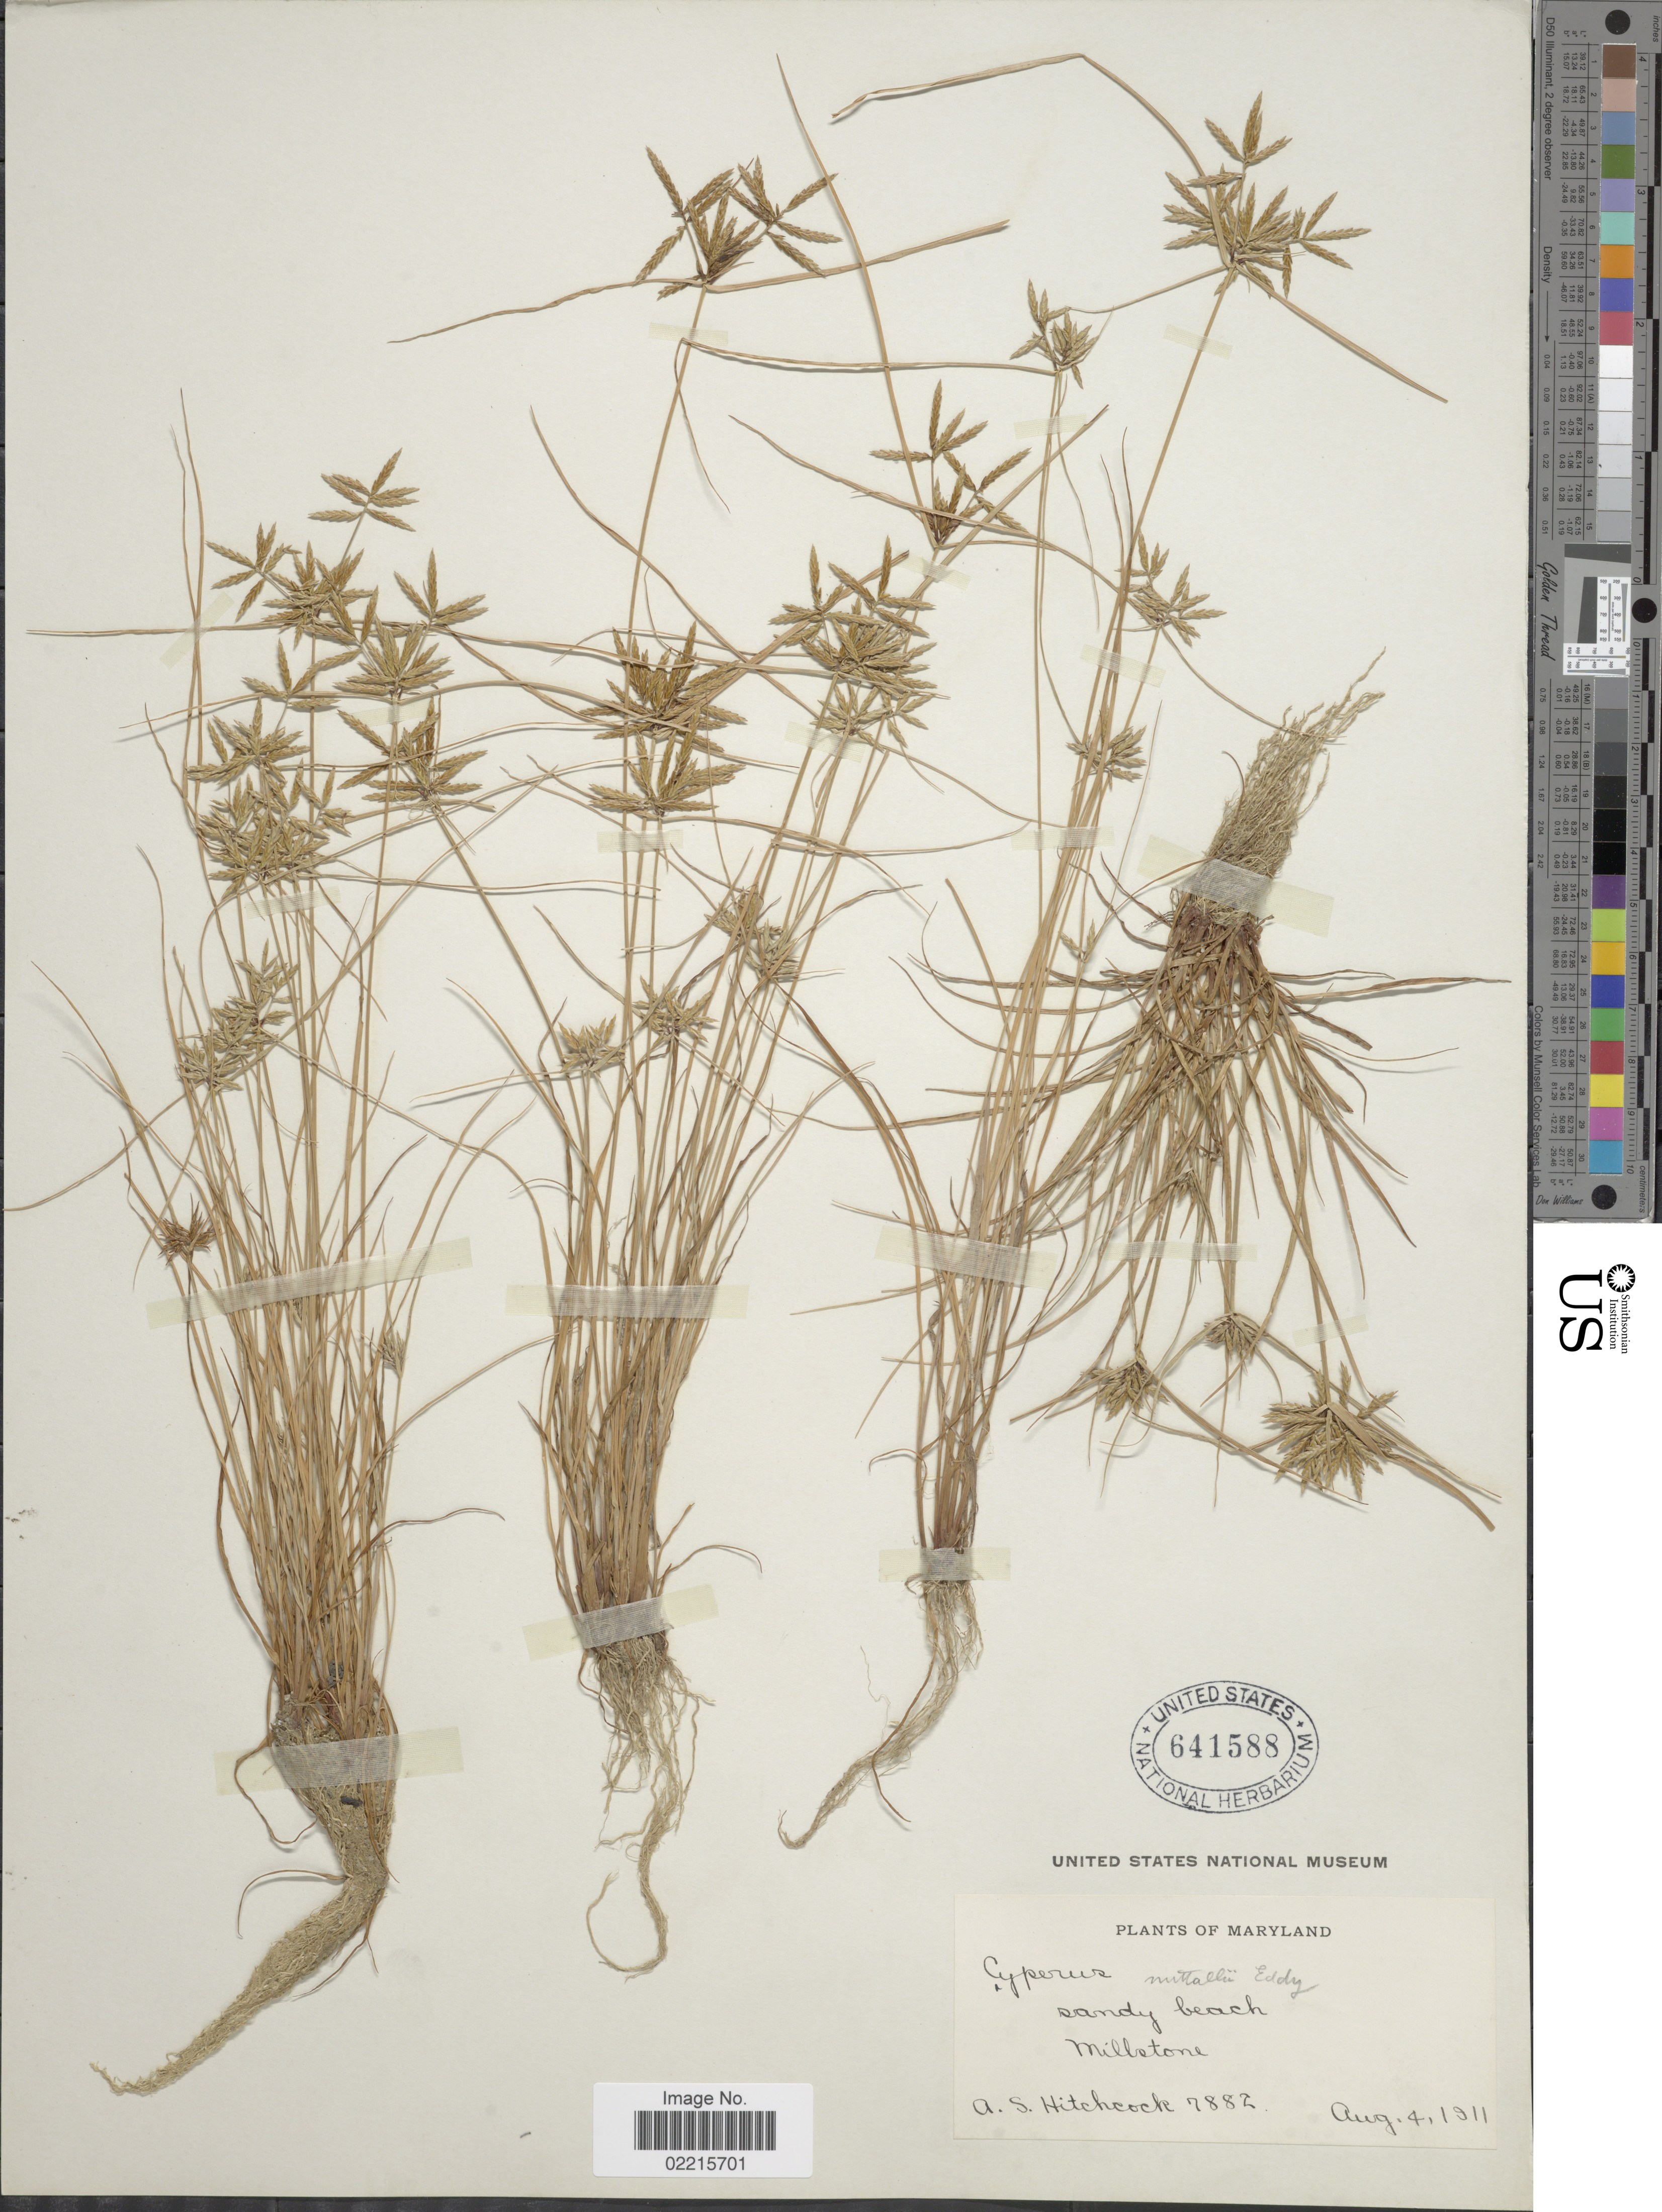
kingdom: Plantae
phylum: Tracheophyta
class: Liliopsida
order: Poales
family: Cyperaceae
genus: Cyperus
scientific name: Cyperus filicinus Vahl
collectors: A. S. Hitchcock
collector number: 7882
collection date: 1911-08-04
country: United States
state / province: Maryland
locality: Millstone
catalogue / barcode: US 641588